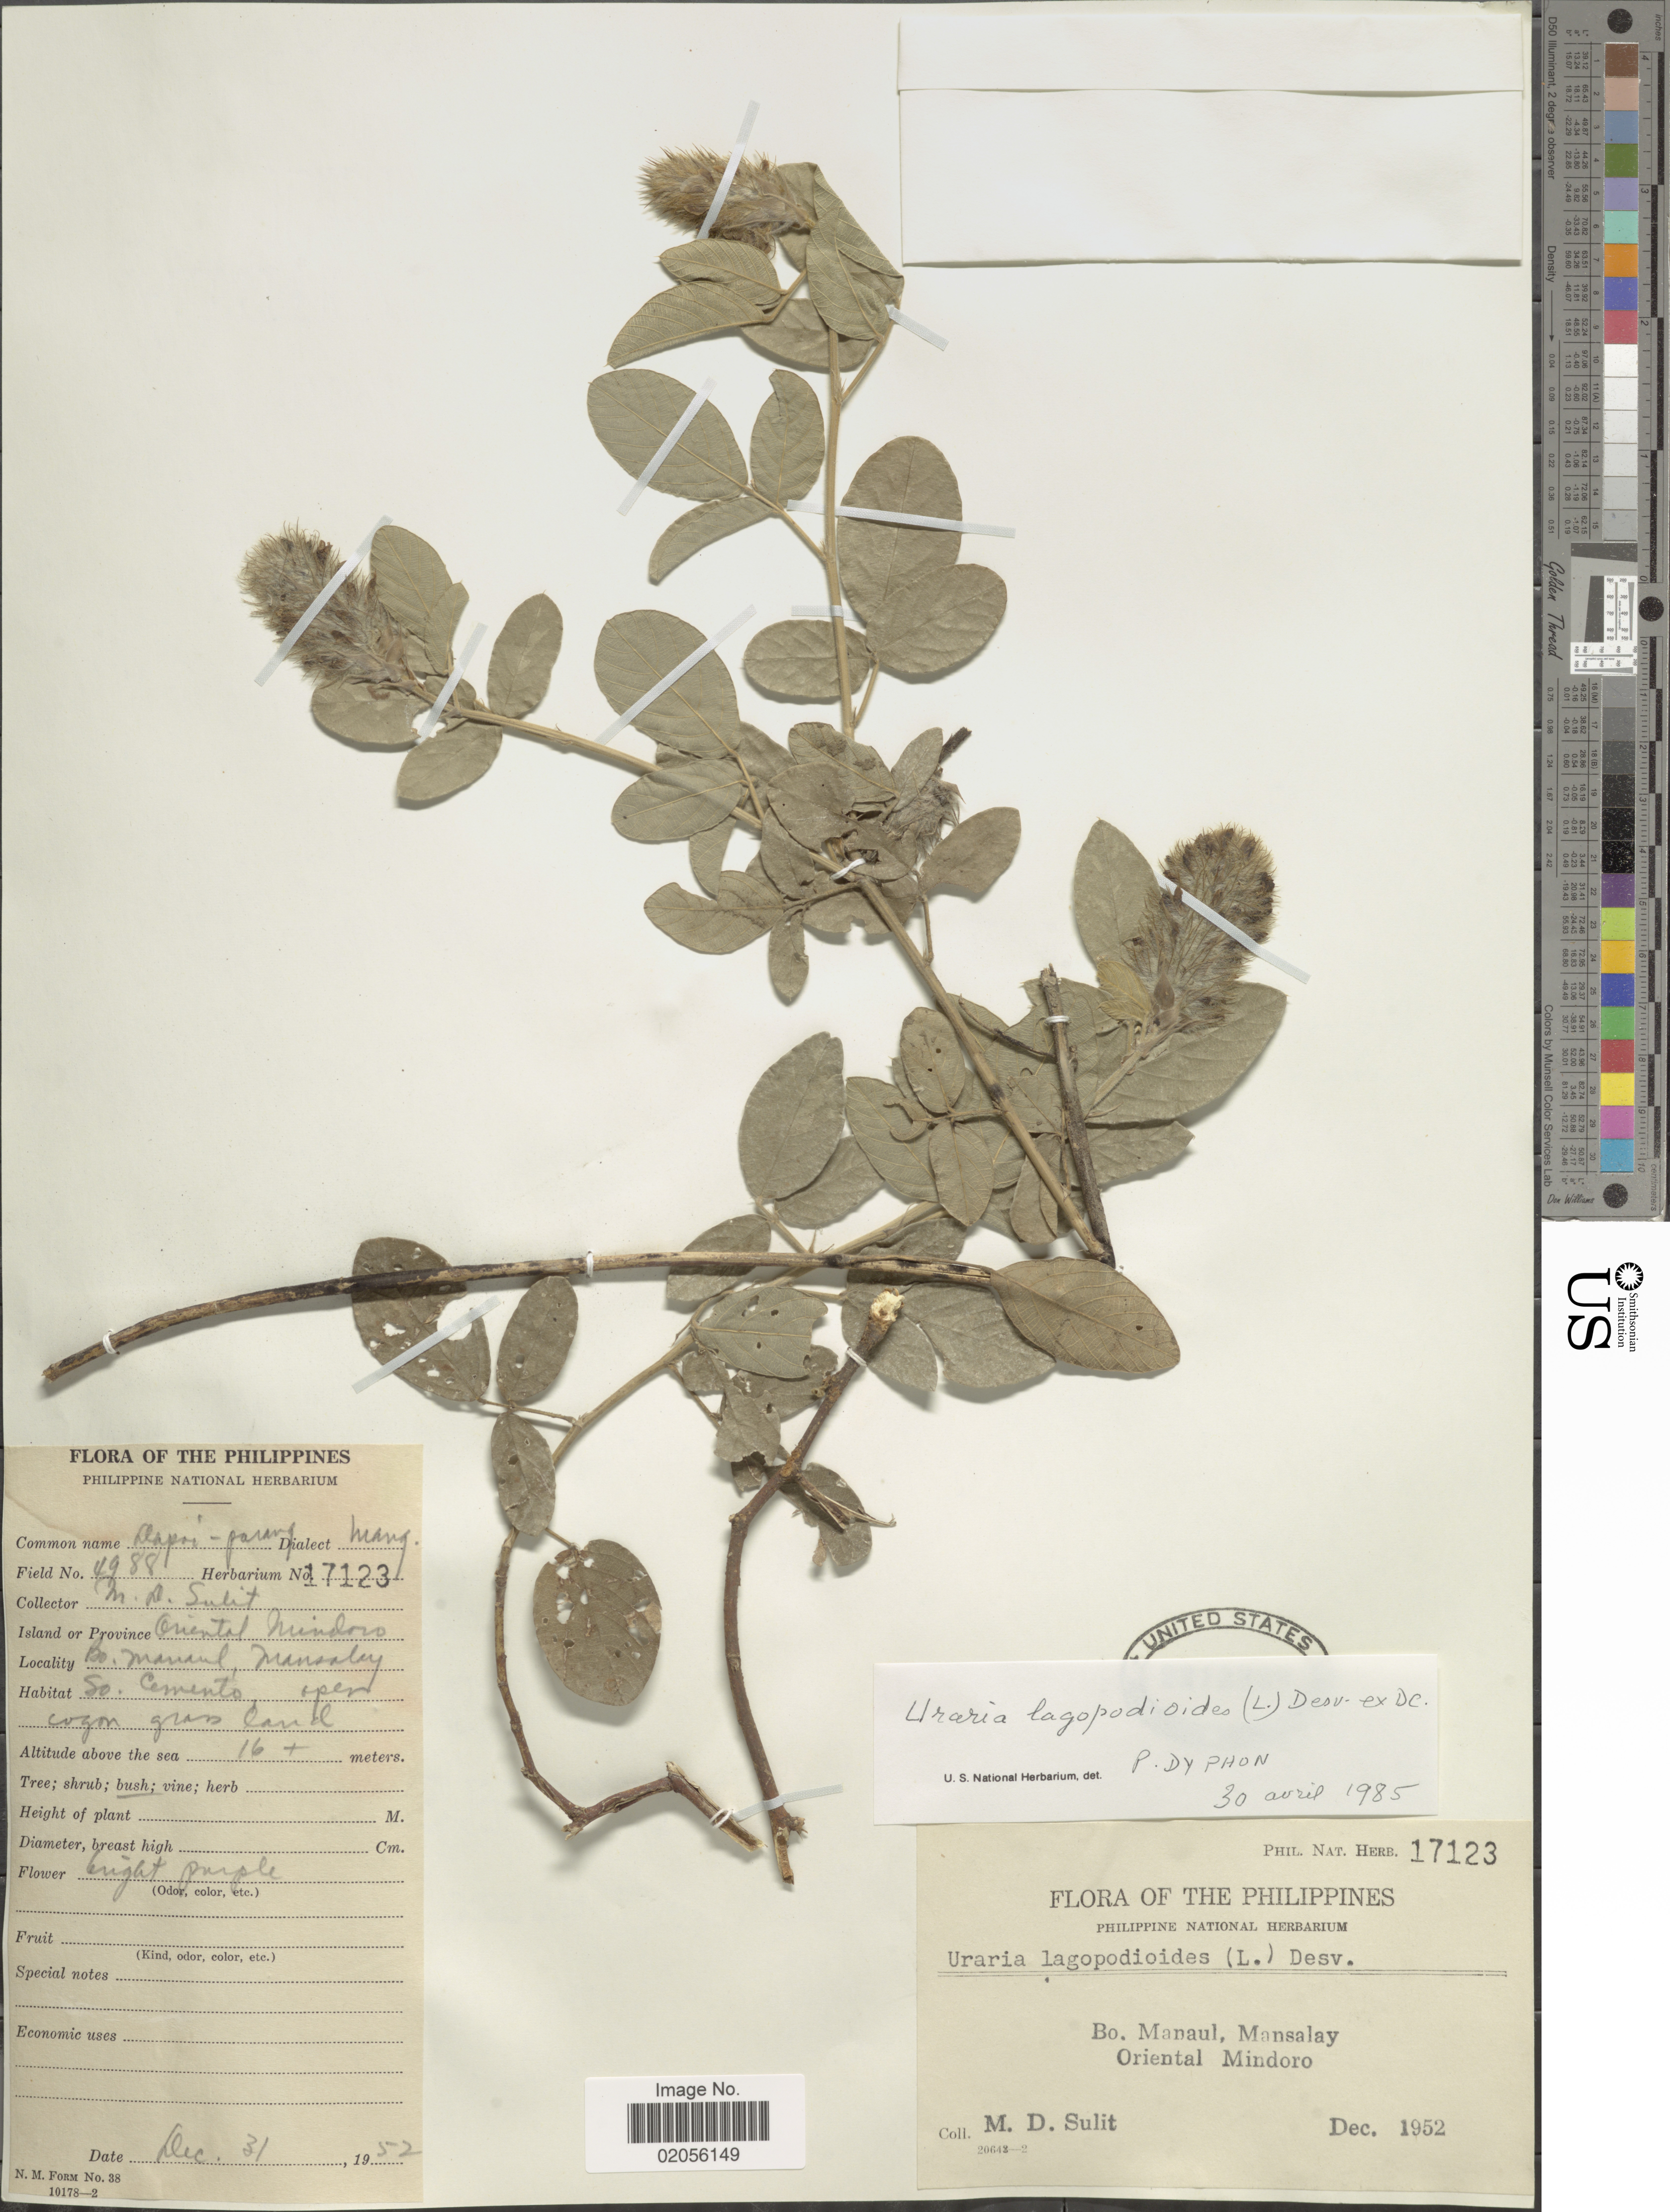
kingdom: Plantae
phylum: Tracheophyta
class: Magnoliopsida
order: Fabales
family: Fabaceae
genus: Uraria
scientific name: Uraria lagopodioides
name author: (L.) Desv. ex DC.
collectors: M. Sulit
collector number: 4988/17123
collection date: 1952-12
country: Philippines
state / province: Mimaropa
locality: Bo. Manaul, Mansalay. Oriental Mindoro. So. Cemento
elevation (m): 16